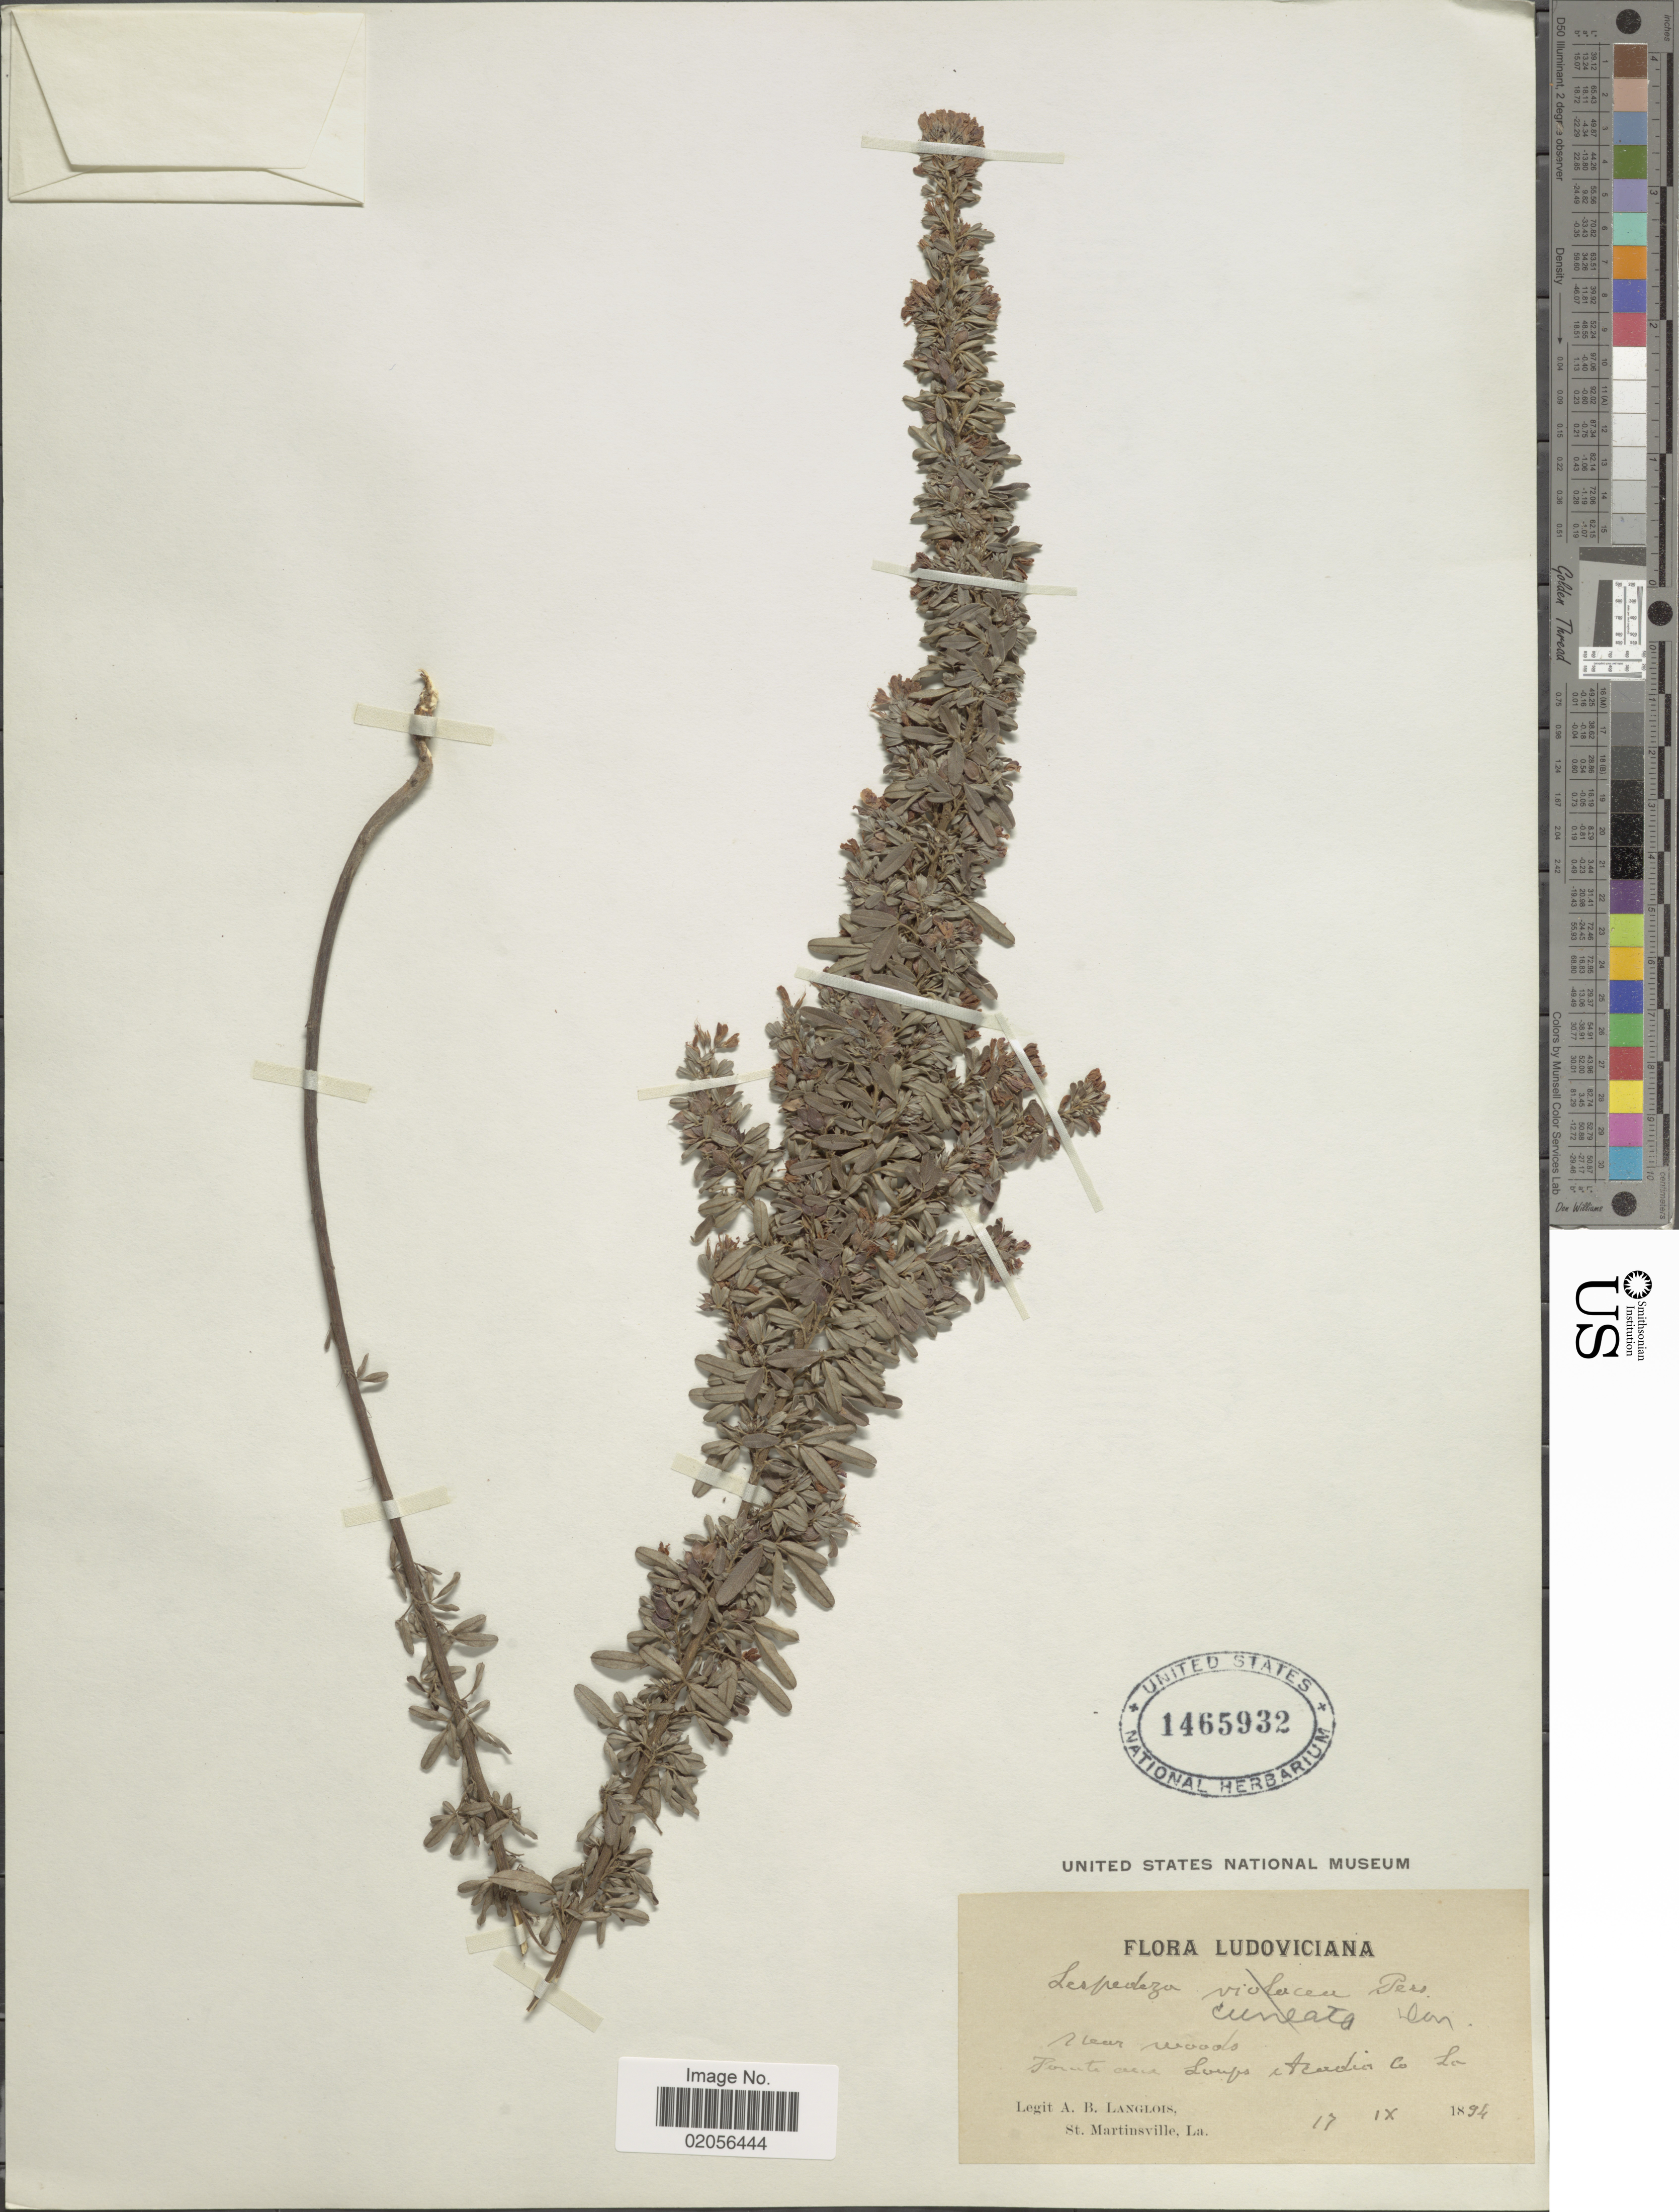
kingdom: Plantae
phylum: Tracheophyta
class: Magnoliopsida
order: Fabales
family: Fabaceae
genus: Lespedeza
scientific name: Lespedeza cuneata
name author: (Dum. Cours.) G. Don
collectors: A. Langlois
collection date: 1894-09-17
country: United States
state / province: Louisiana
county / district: Acadia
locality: Ludoviciana, Clear woods, Pointe Aux Loups.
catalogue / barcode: US 1465932